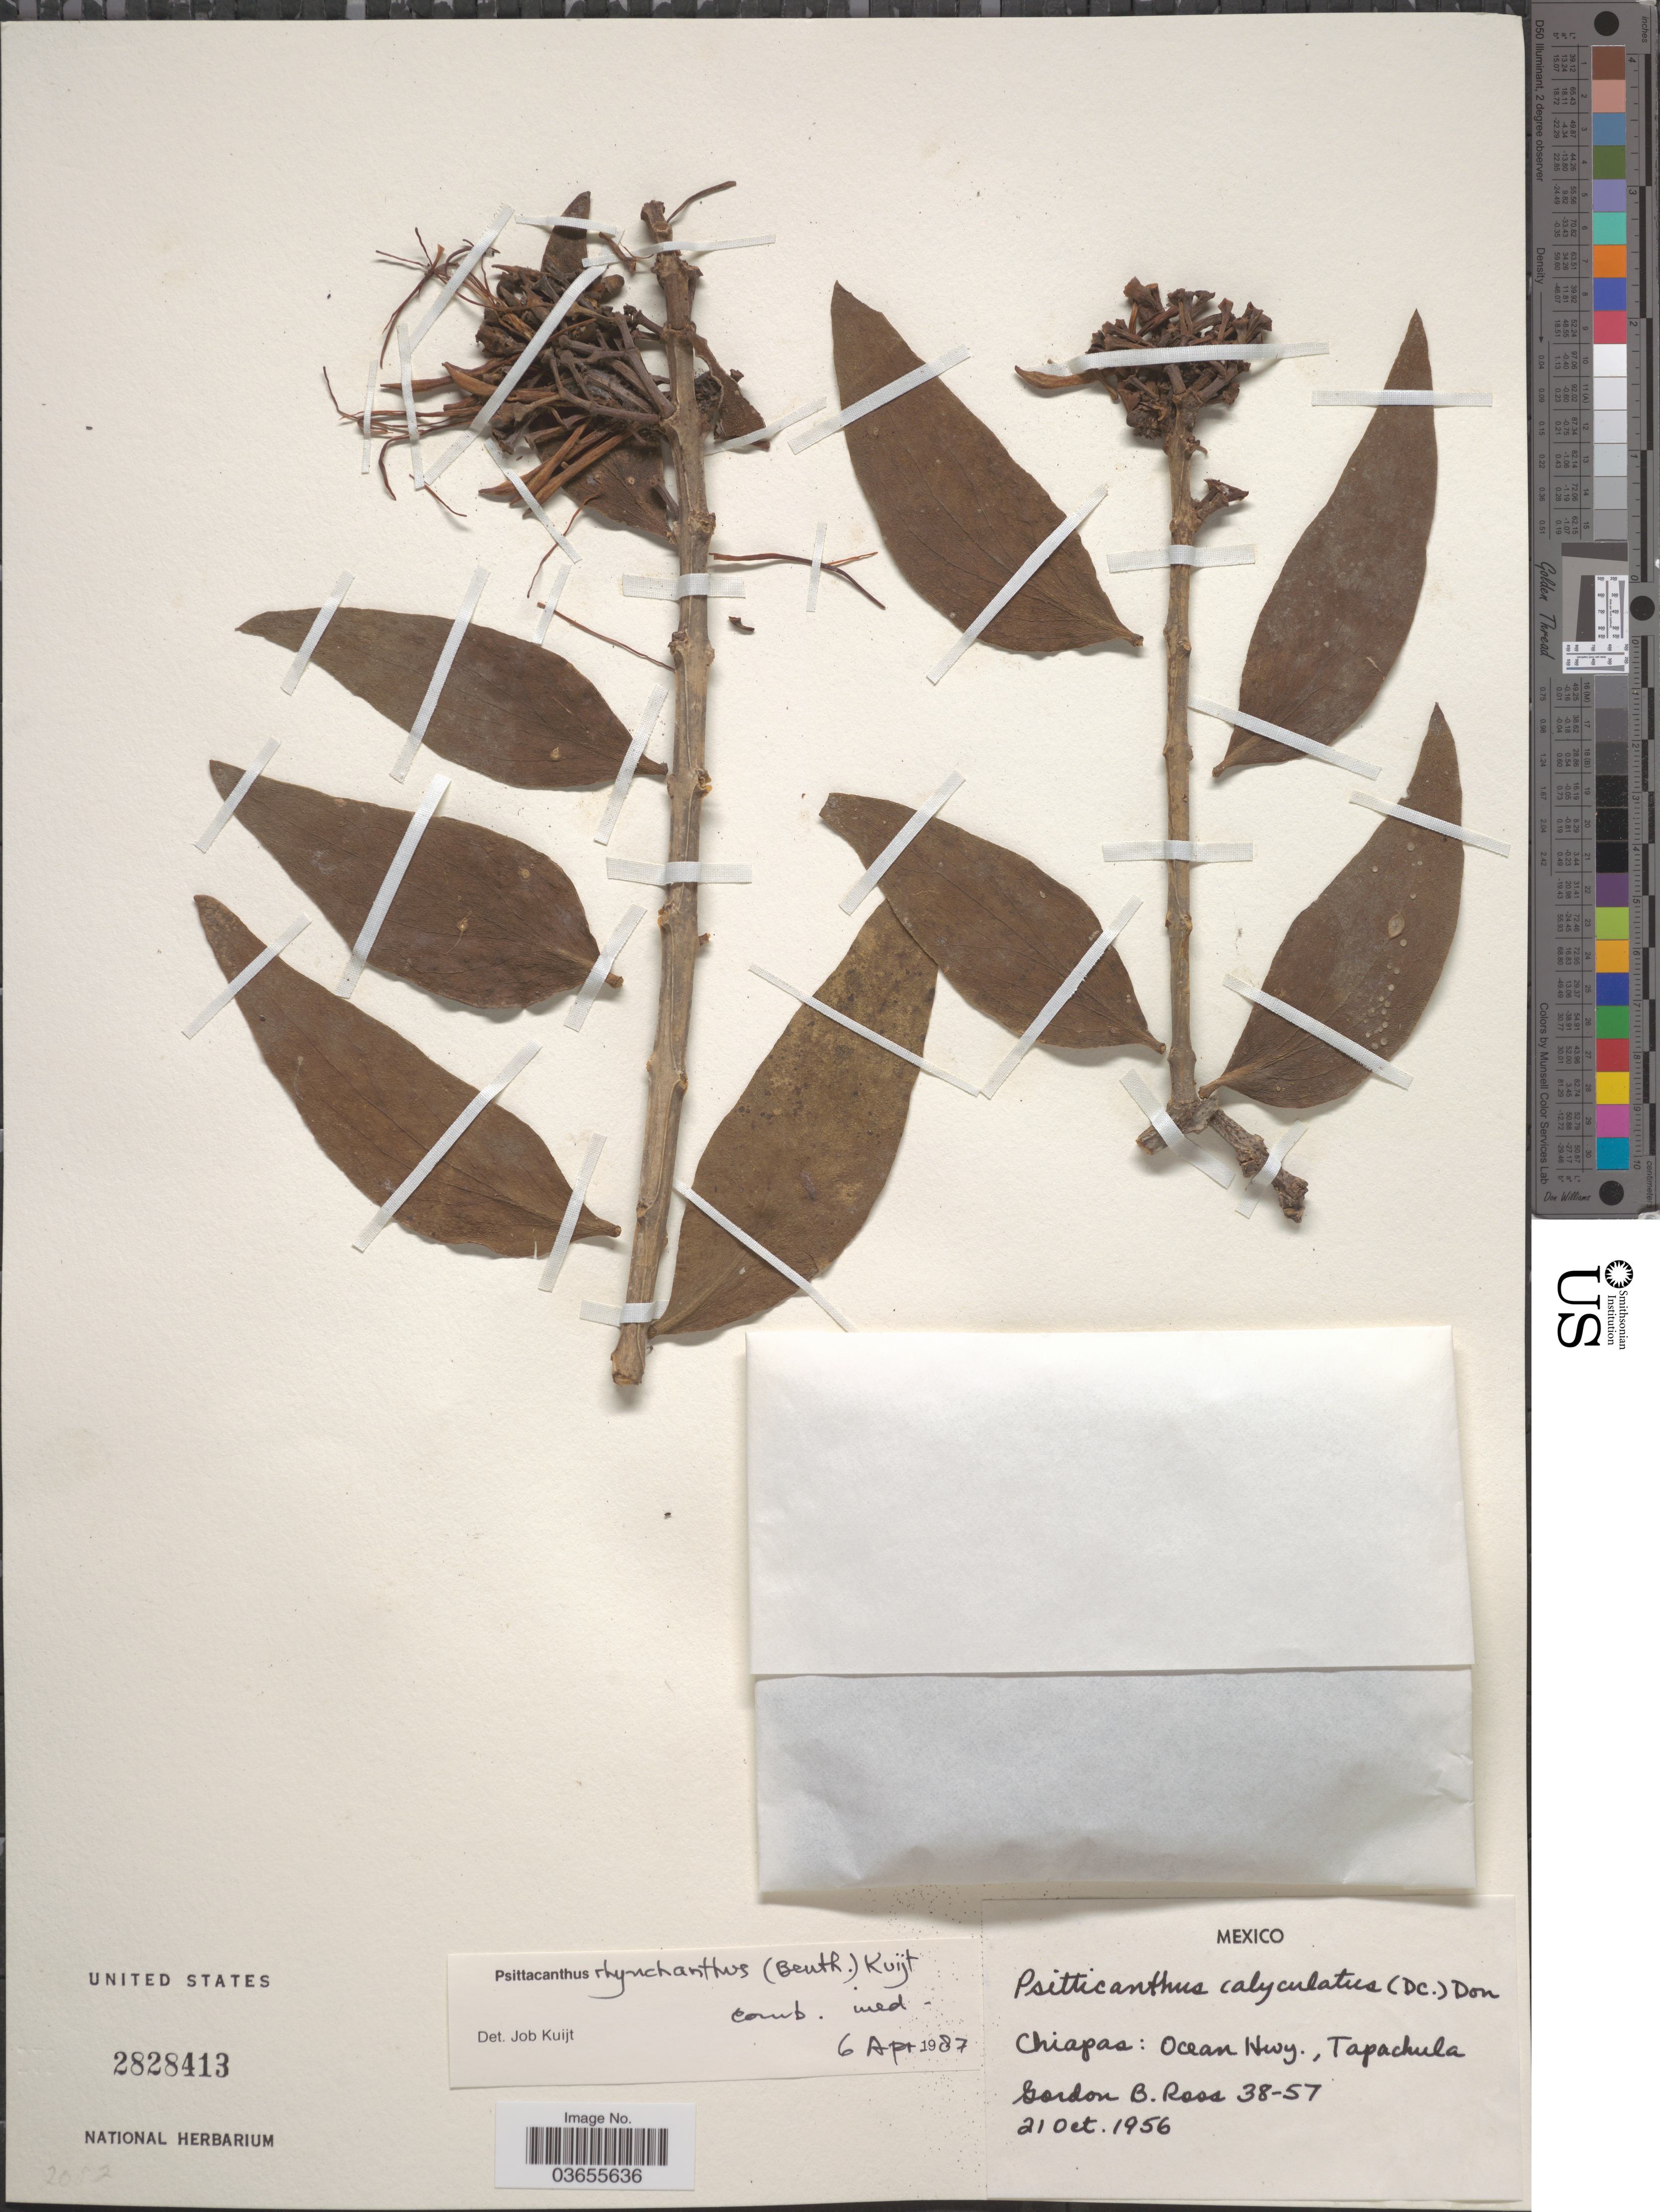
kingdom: Plantae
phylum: Tracheophyta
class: Magnoliopsida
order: Santalales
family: Loranthaceae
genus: Psittacanthus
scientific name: Psittacanthus rhynchanthus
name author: (Benth.) Kuijt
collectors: G. B. Ross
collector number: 38-57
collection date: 1956-10-21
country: Mexico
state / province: Chiapas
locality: Ocean Hwy., Tapachula.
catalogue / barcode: US 2828413